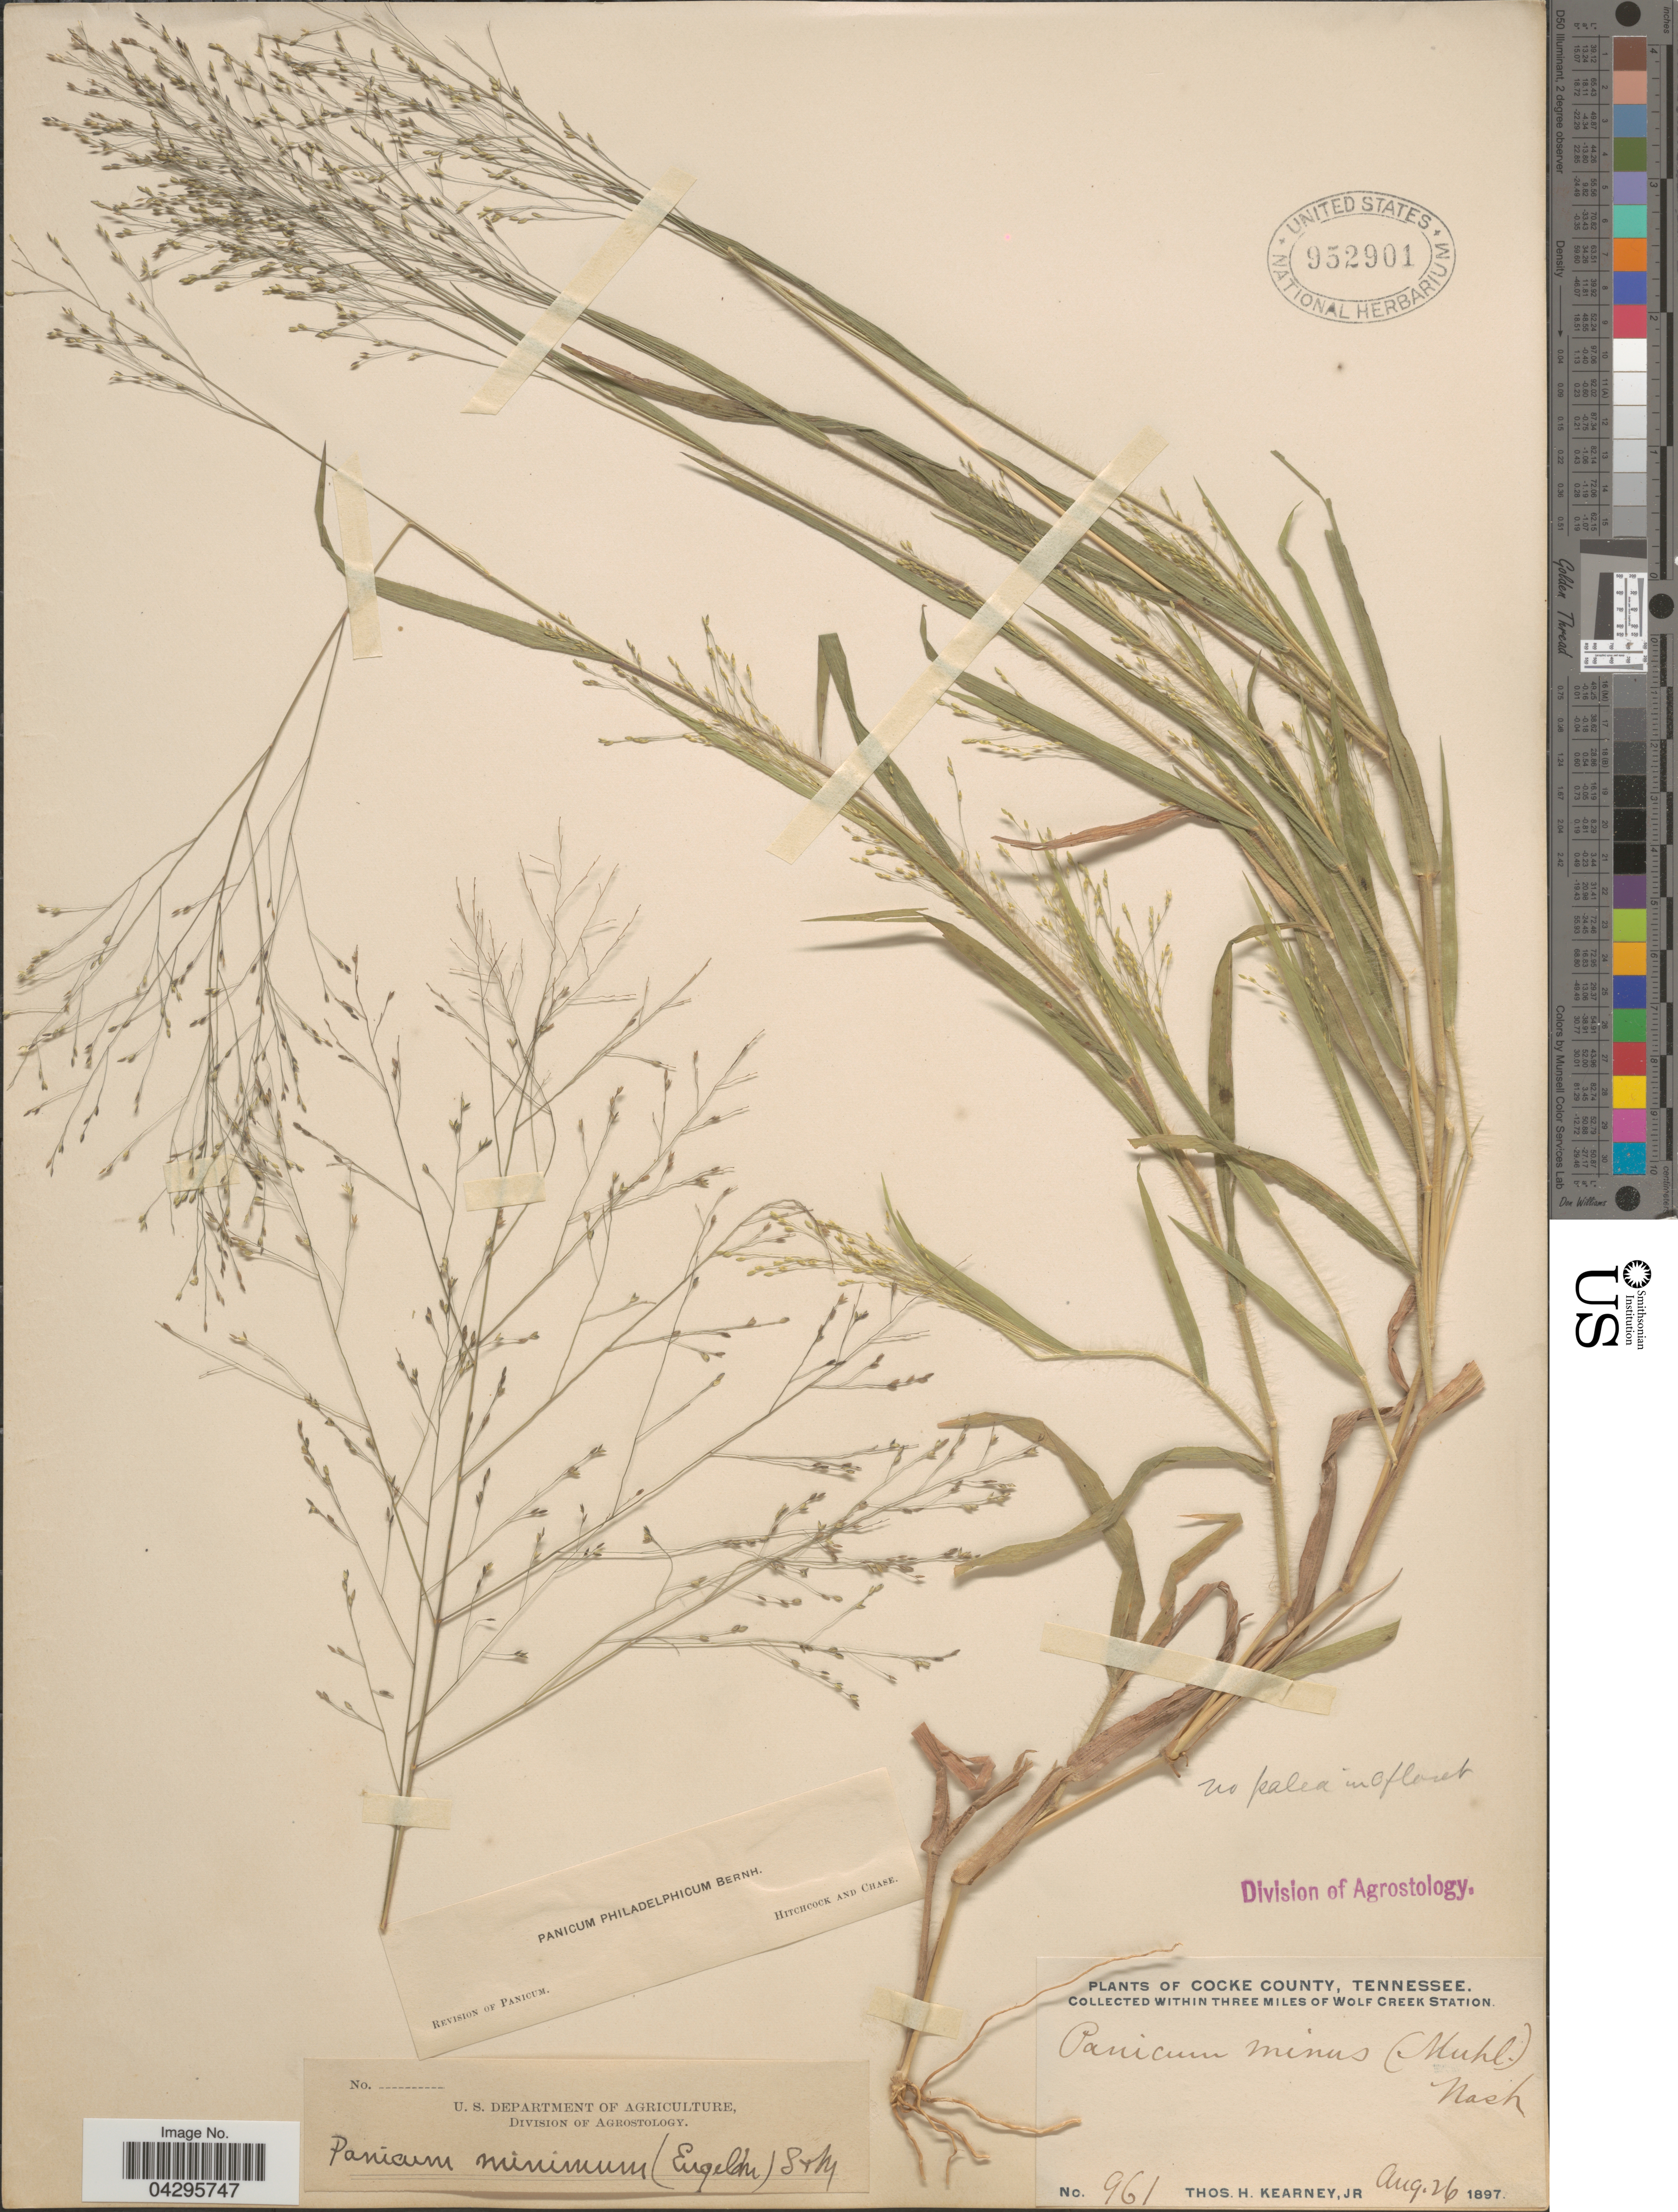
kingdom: Plantae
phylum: Tracheophyta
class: Liliopsida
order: Poales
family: Poaceae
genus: Panicum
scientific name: Panicum philadelphicum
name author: Bernh. ex Trin.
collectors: T. H. Kearney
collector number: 961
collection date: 1897-08-26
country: United States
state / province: Tennessee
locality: Cocke County. Within three miles of Wolf Creek Station.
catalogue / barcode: US 952901